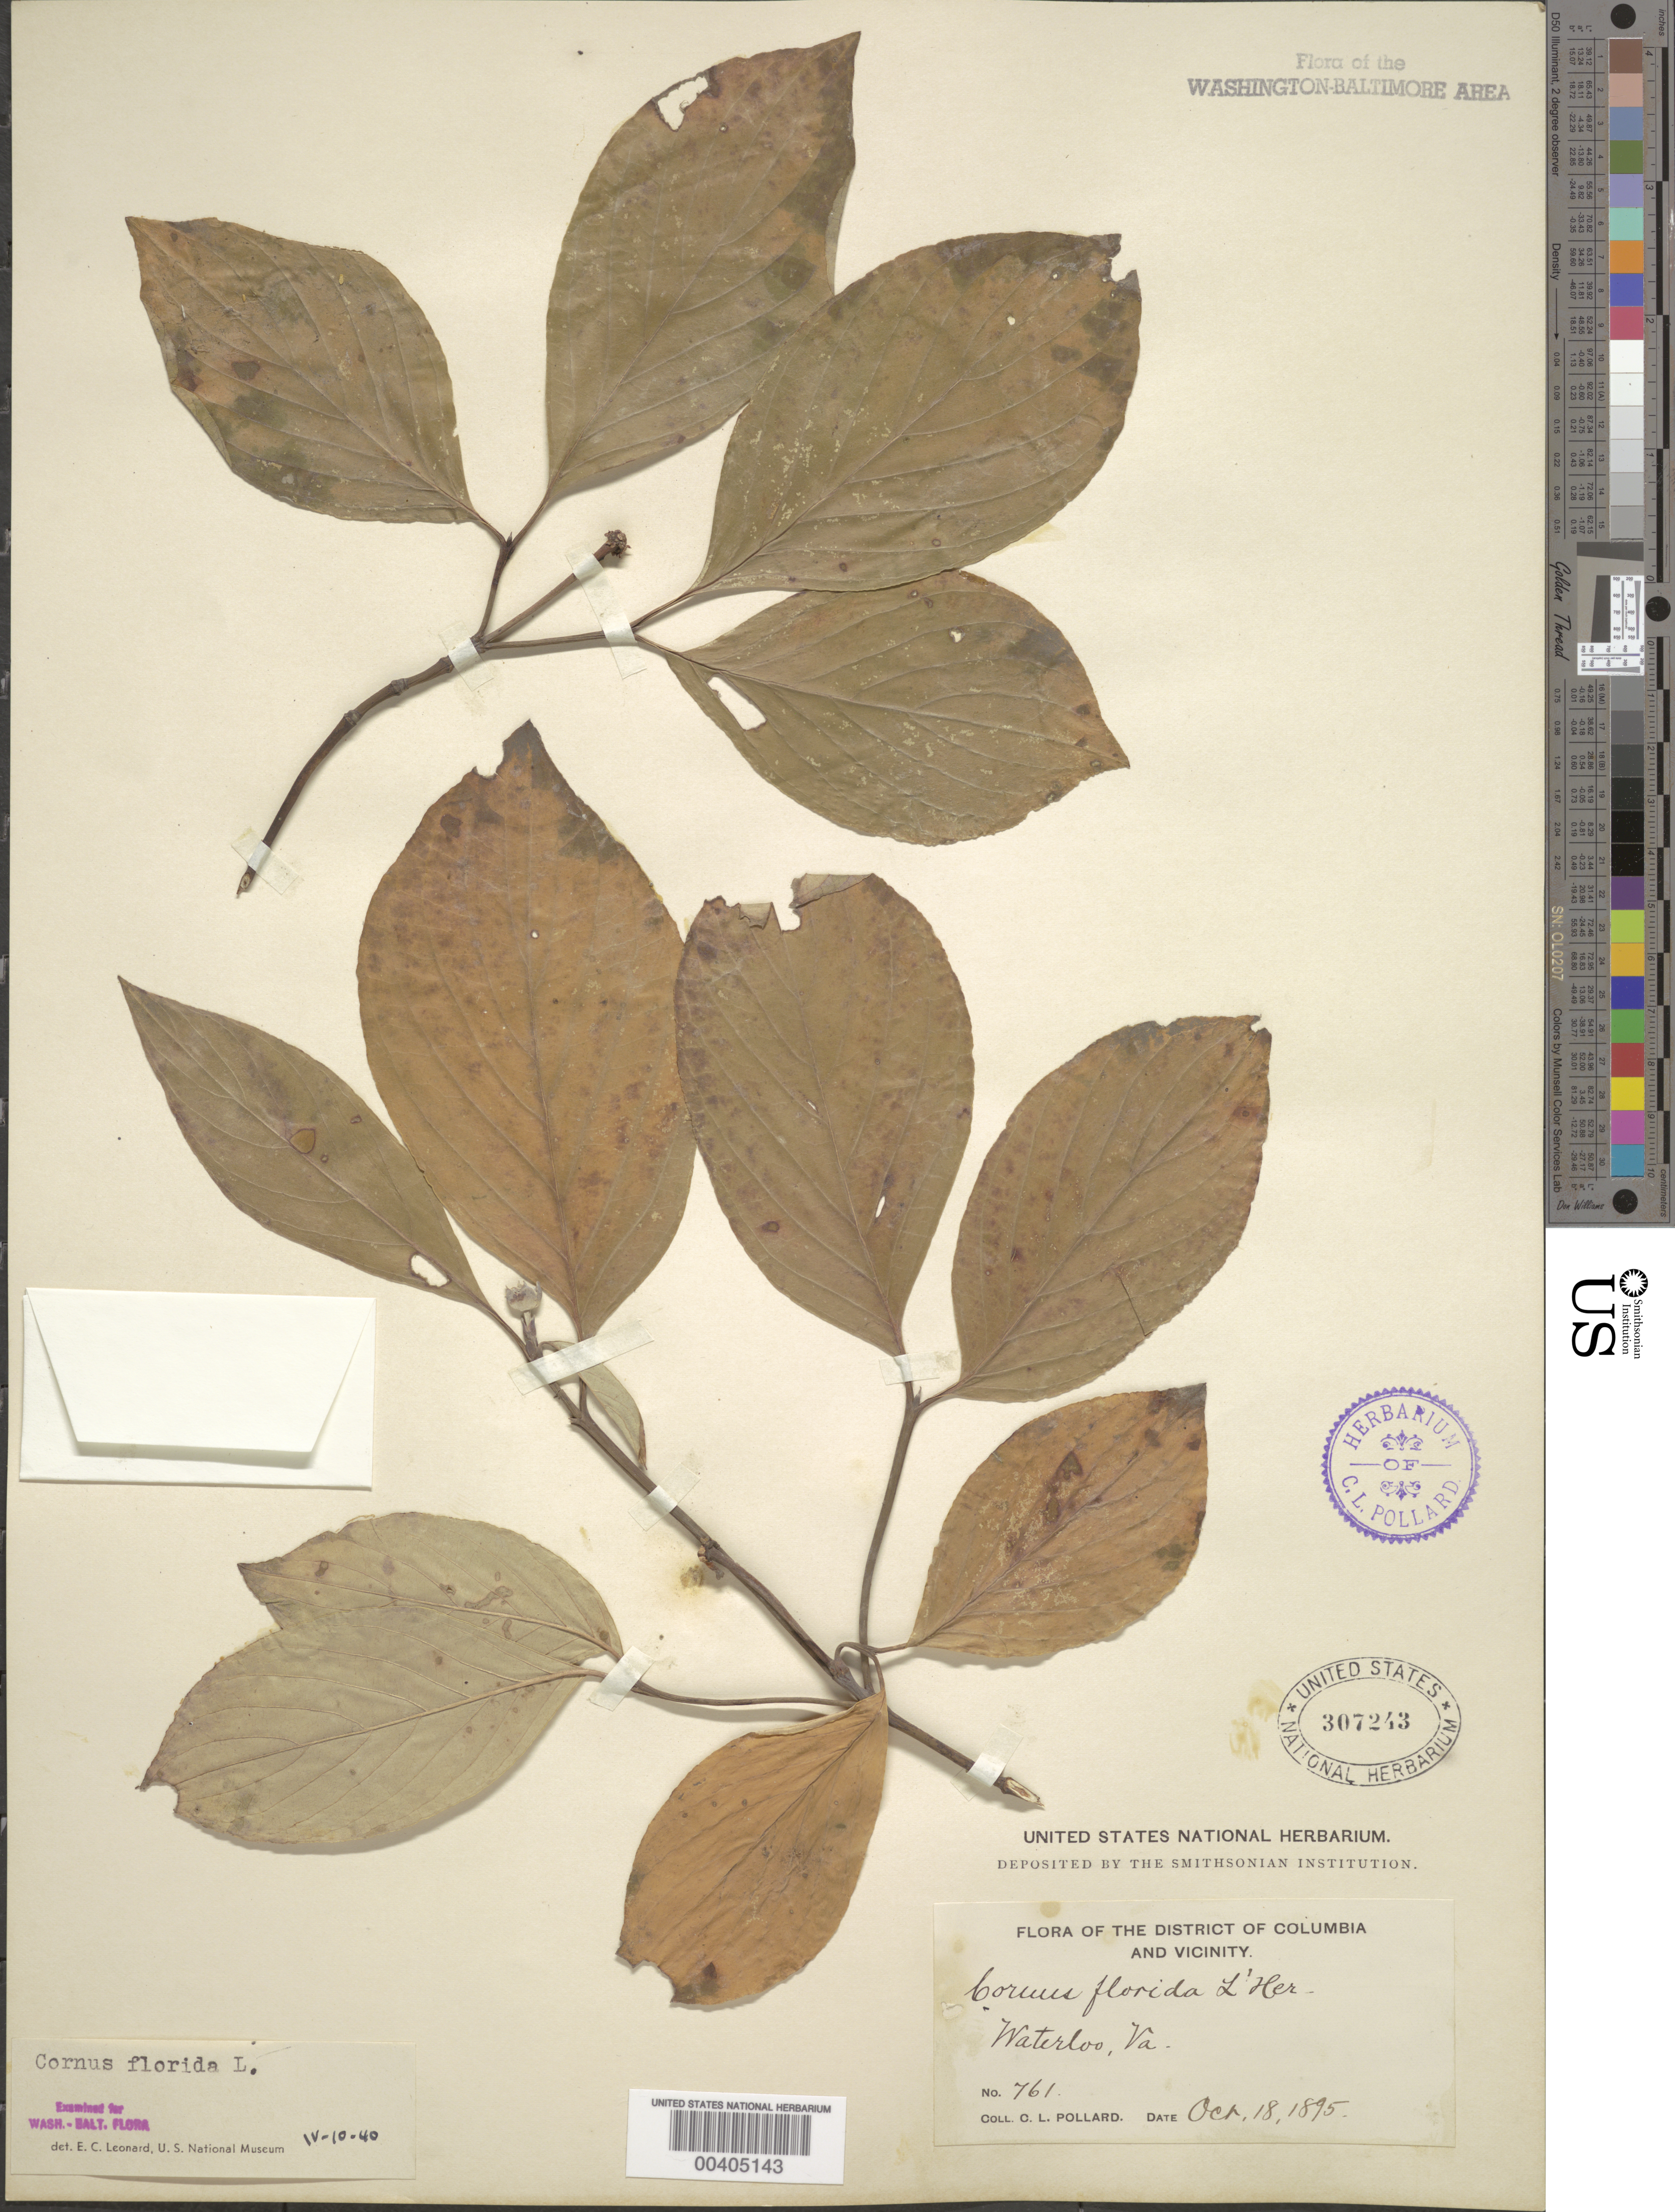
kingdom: Plantae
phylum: Tracheophyta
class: Magnoliopsida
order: Cornales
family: Cornaceae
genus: Cornus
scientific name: Cornus florida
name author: L.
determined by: Leonard, Emery C., (US)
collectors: C. L. Pollard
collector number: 761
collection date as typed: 18 Oct 1895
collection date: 1895-10-18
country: United States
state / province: Virginia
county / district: Arlington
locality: Waterloo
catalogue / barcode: US 307243